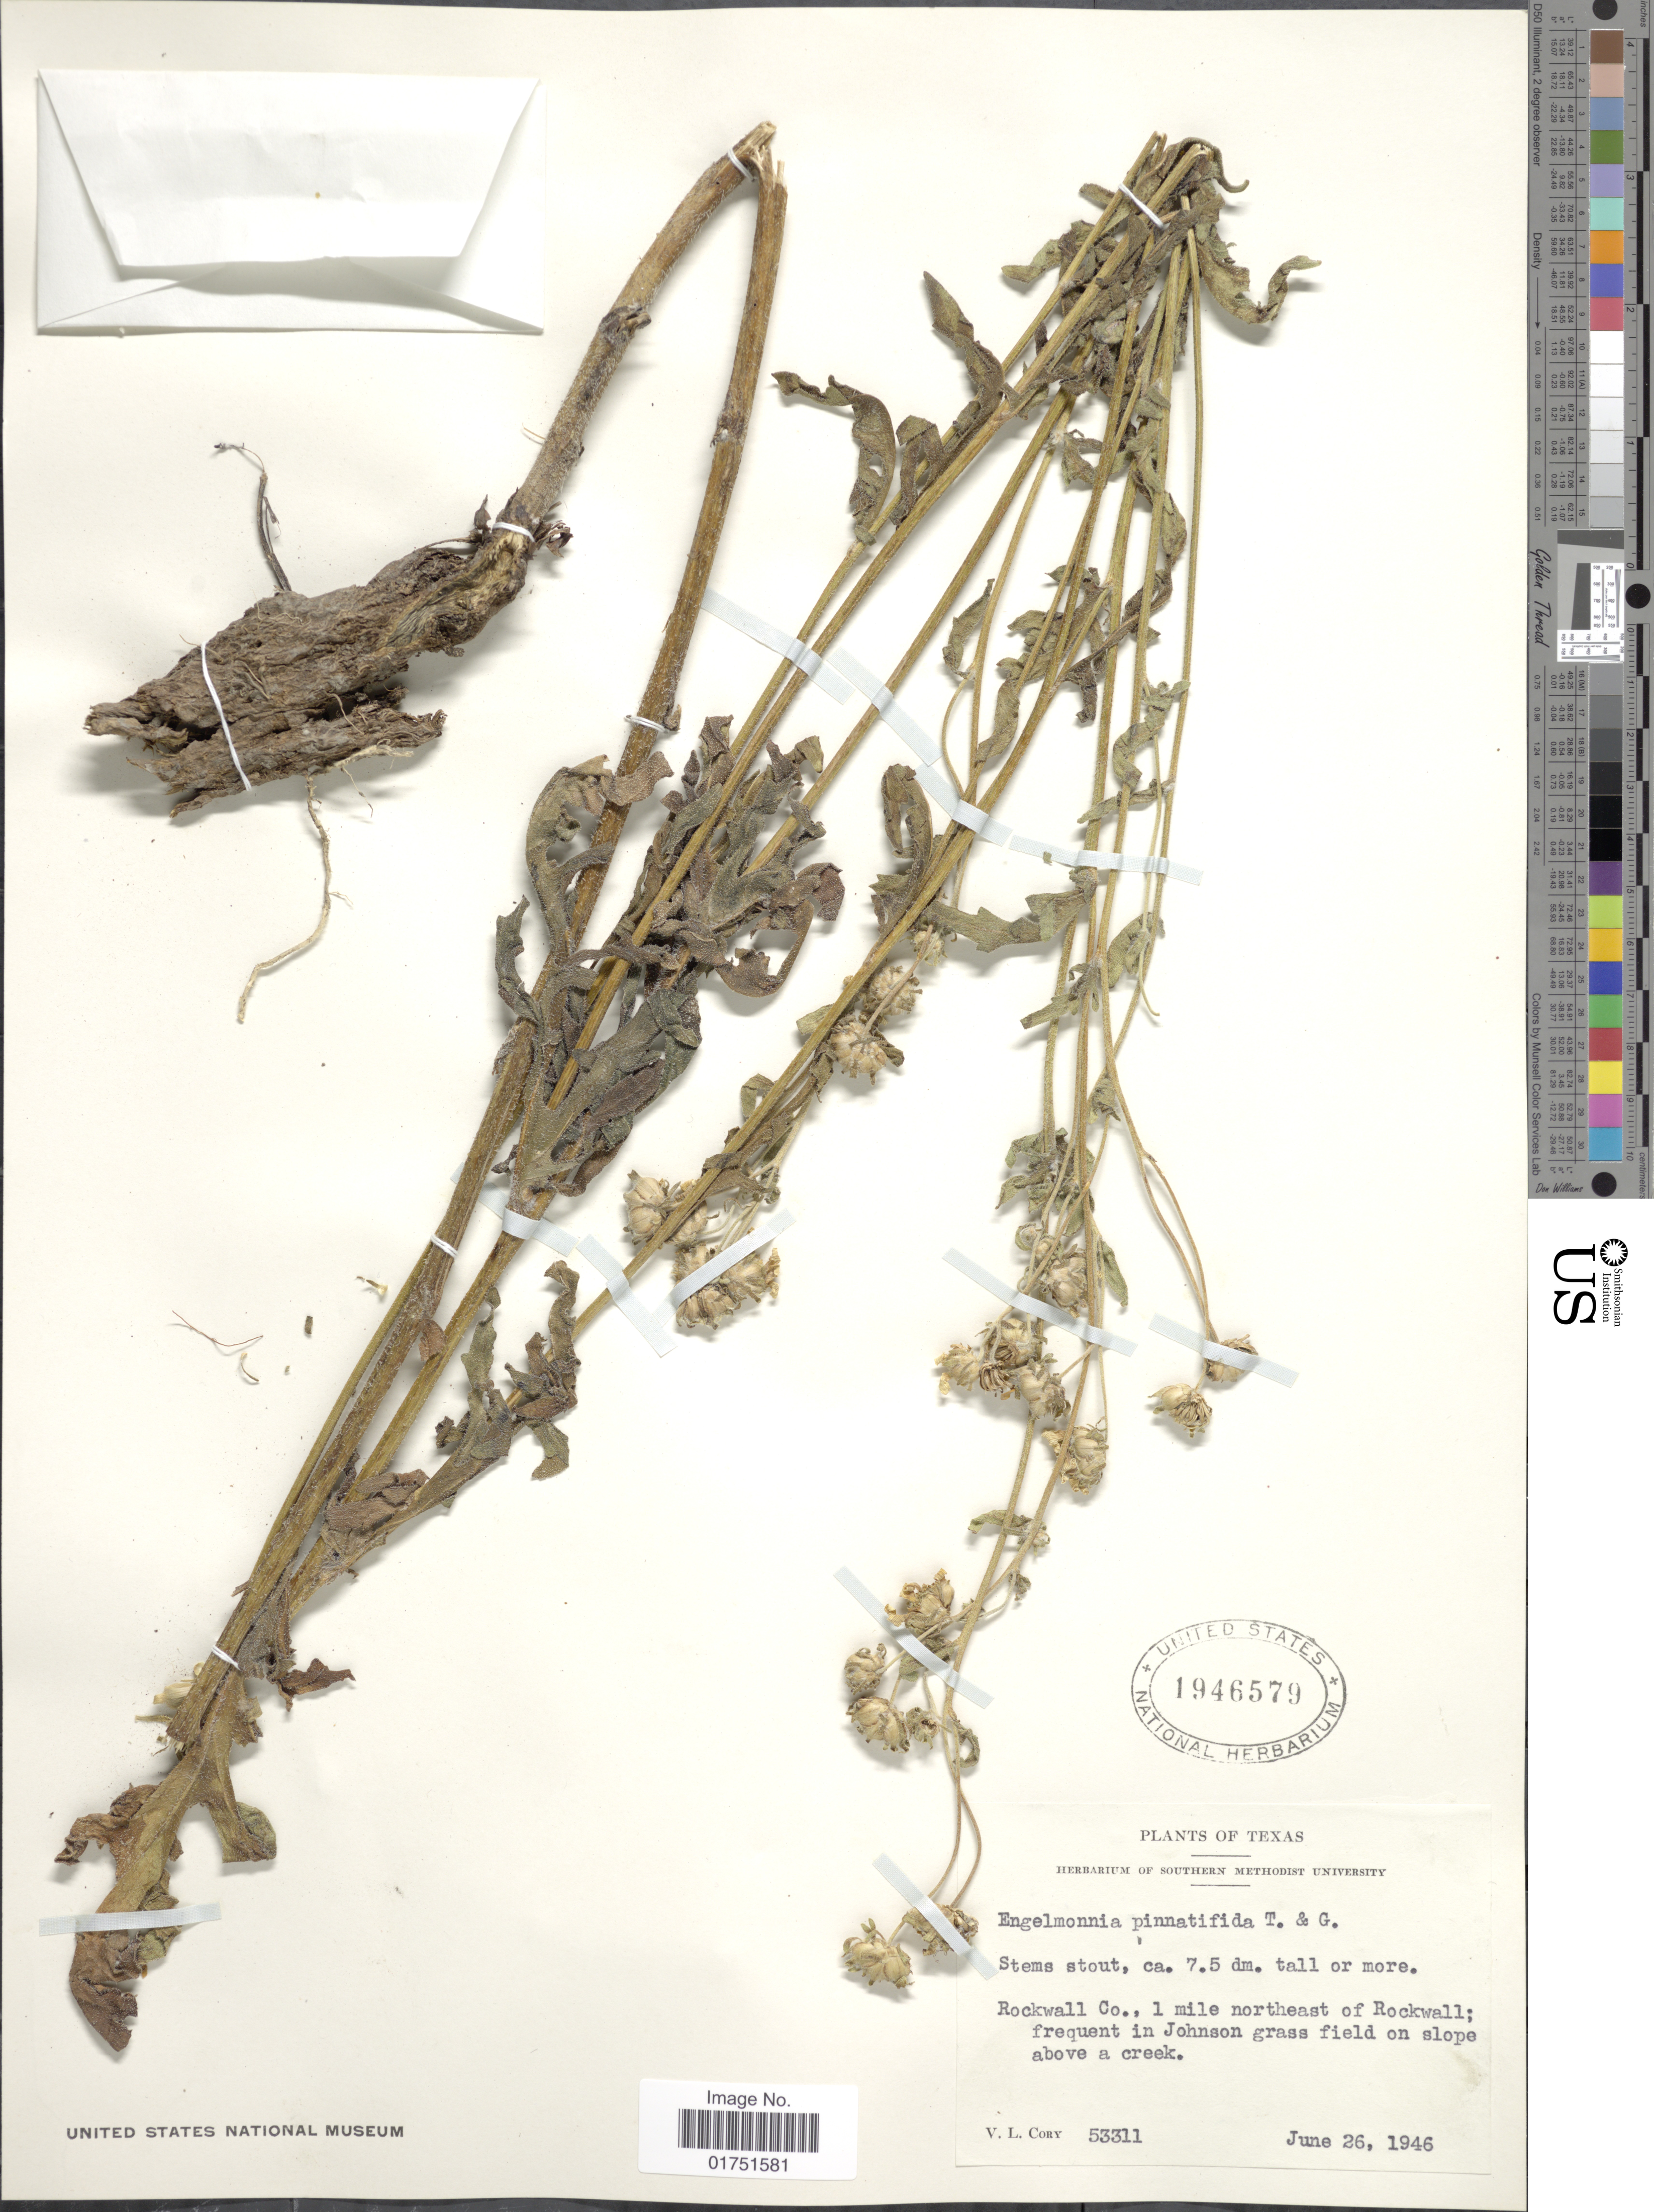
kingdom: Plantae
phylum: Tracheophyta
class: Magnoliopsida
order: Asterales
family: Asteraceae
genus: Engelmannia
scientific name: Engelmannia pinnatifida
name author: Torr. & A. Gray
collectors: V. Cory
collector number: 53311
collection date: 1946-06-26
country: United States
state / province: Texas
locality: Rockwall Co., 1 mile northeast of Rockwall; frequent in Johnson grass field on slope above a creek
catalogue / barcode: US 1946579